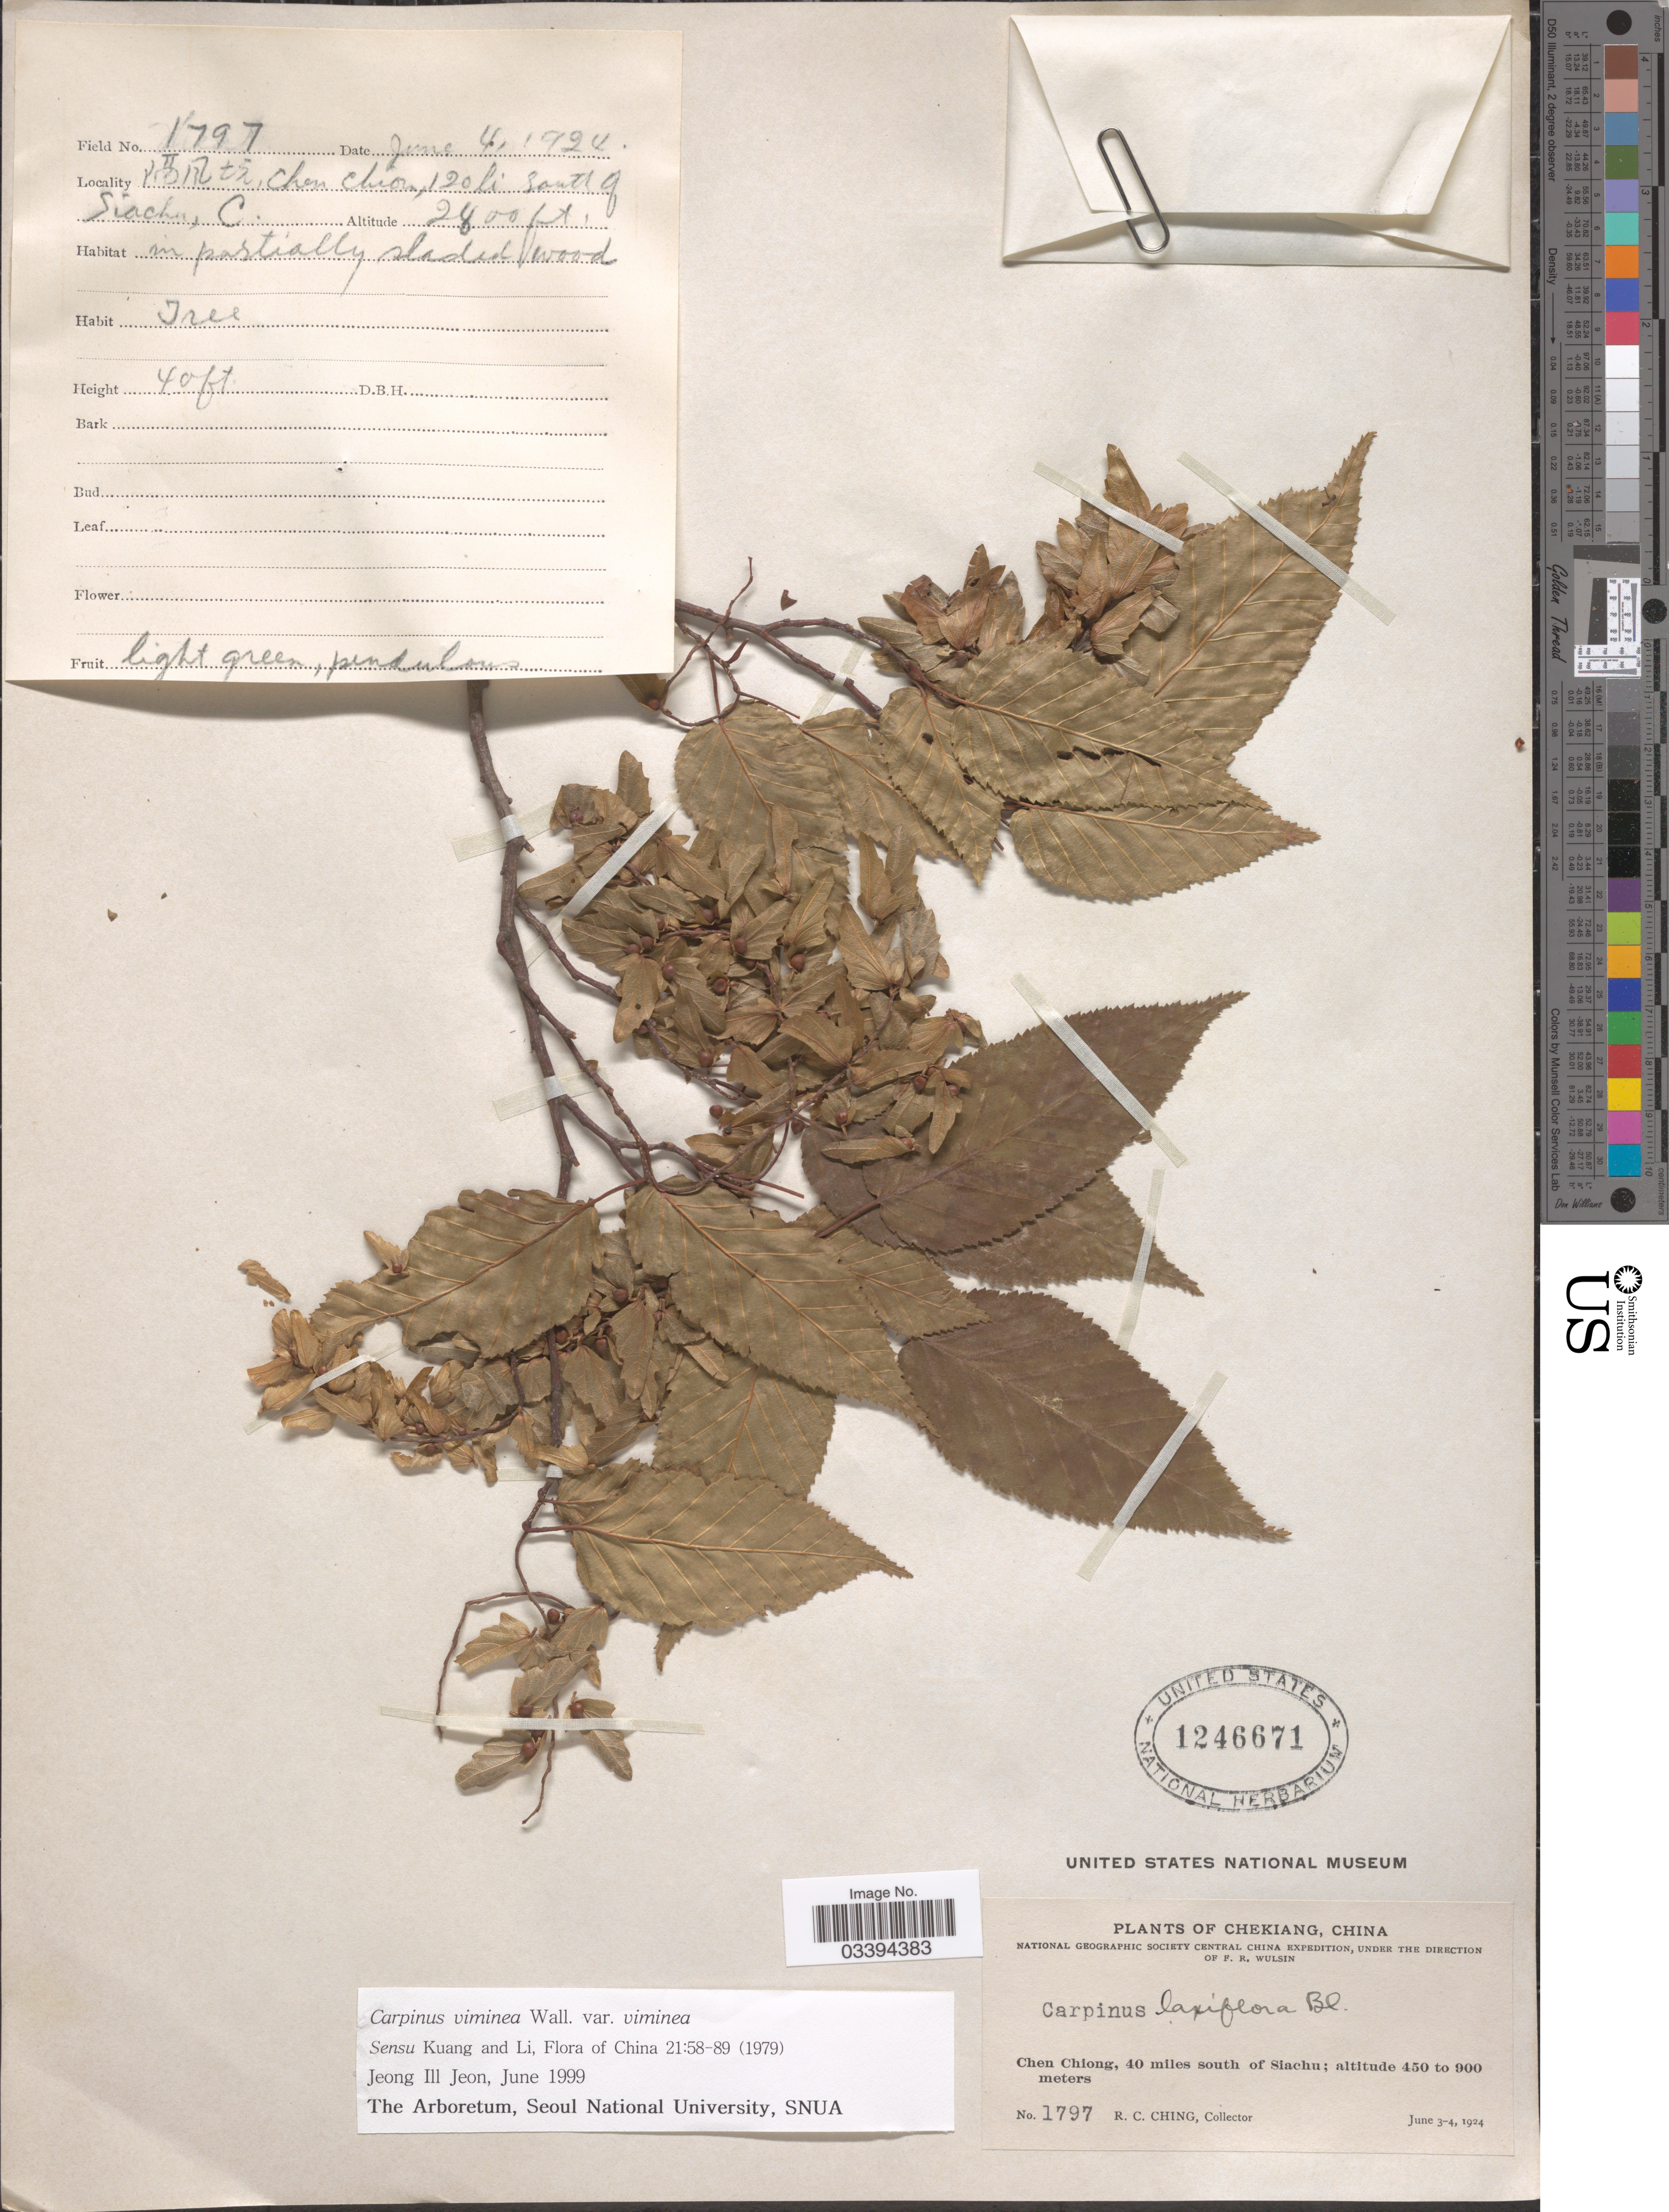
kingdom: Plantae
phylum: Tracheophyta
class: Magnoliopsida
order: Fagales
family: Betulaceae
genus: Carpinus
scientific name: Carpinus viminea var. viminea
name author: Lindl. ex Wall.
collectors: R. C. Ching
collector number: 1797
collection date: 1924-06-04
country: China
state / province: Zhejiang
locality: Chekiang. Chen Chiong, 40 miles south of Siachu. X, Chen Chion, 120 li south of Siachu, C.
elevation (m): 853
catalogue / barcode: US 1246671